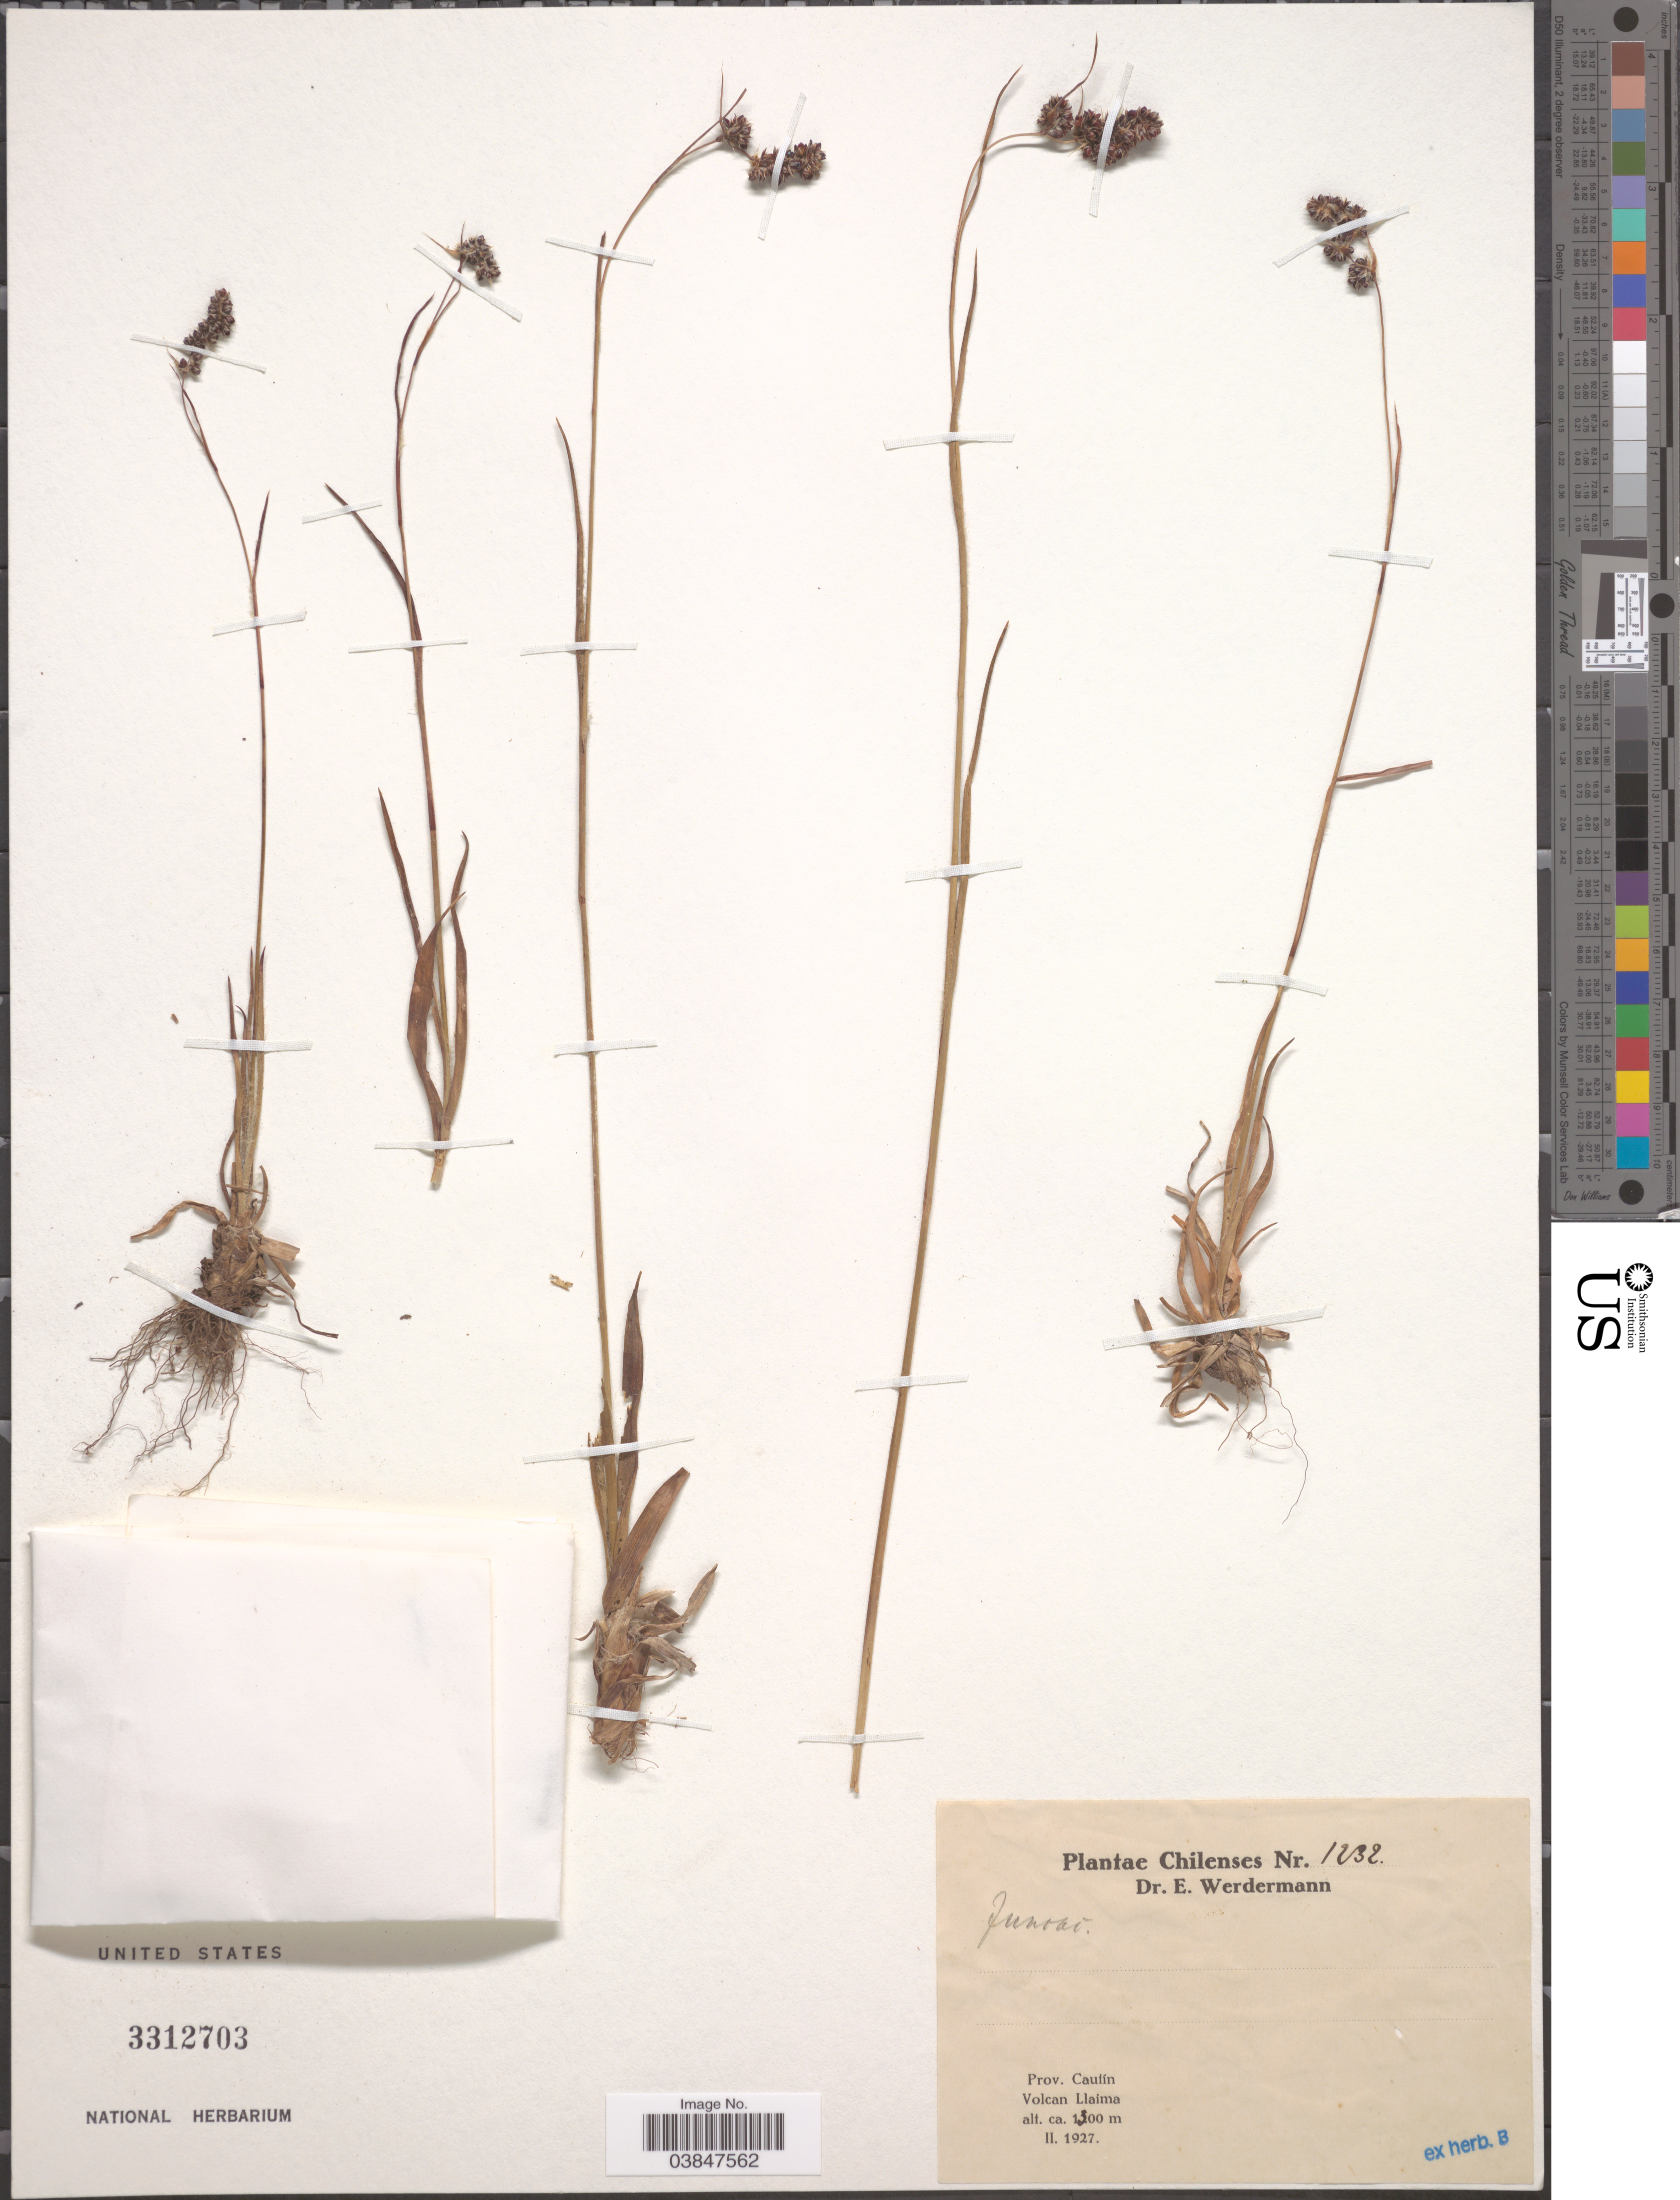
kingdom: Plantae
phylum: Tracheophyta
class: Liliopsida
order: Poales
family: Juncaceae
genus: Luzula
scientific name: Luzula sp.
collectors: E. Werdermann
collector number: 1232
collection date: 1927-02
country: Chile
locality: Prov. Cautín. Volcan Llaima.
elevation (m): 1300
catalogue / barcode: US 3312703